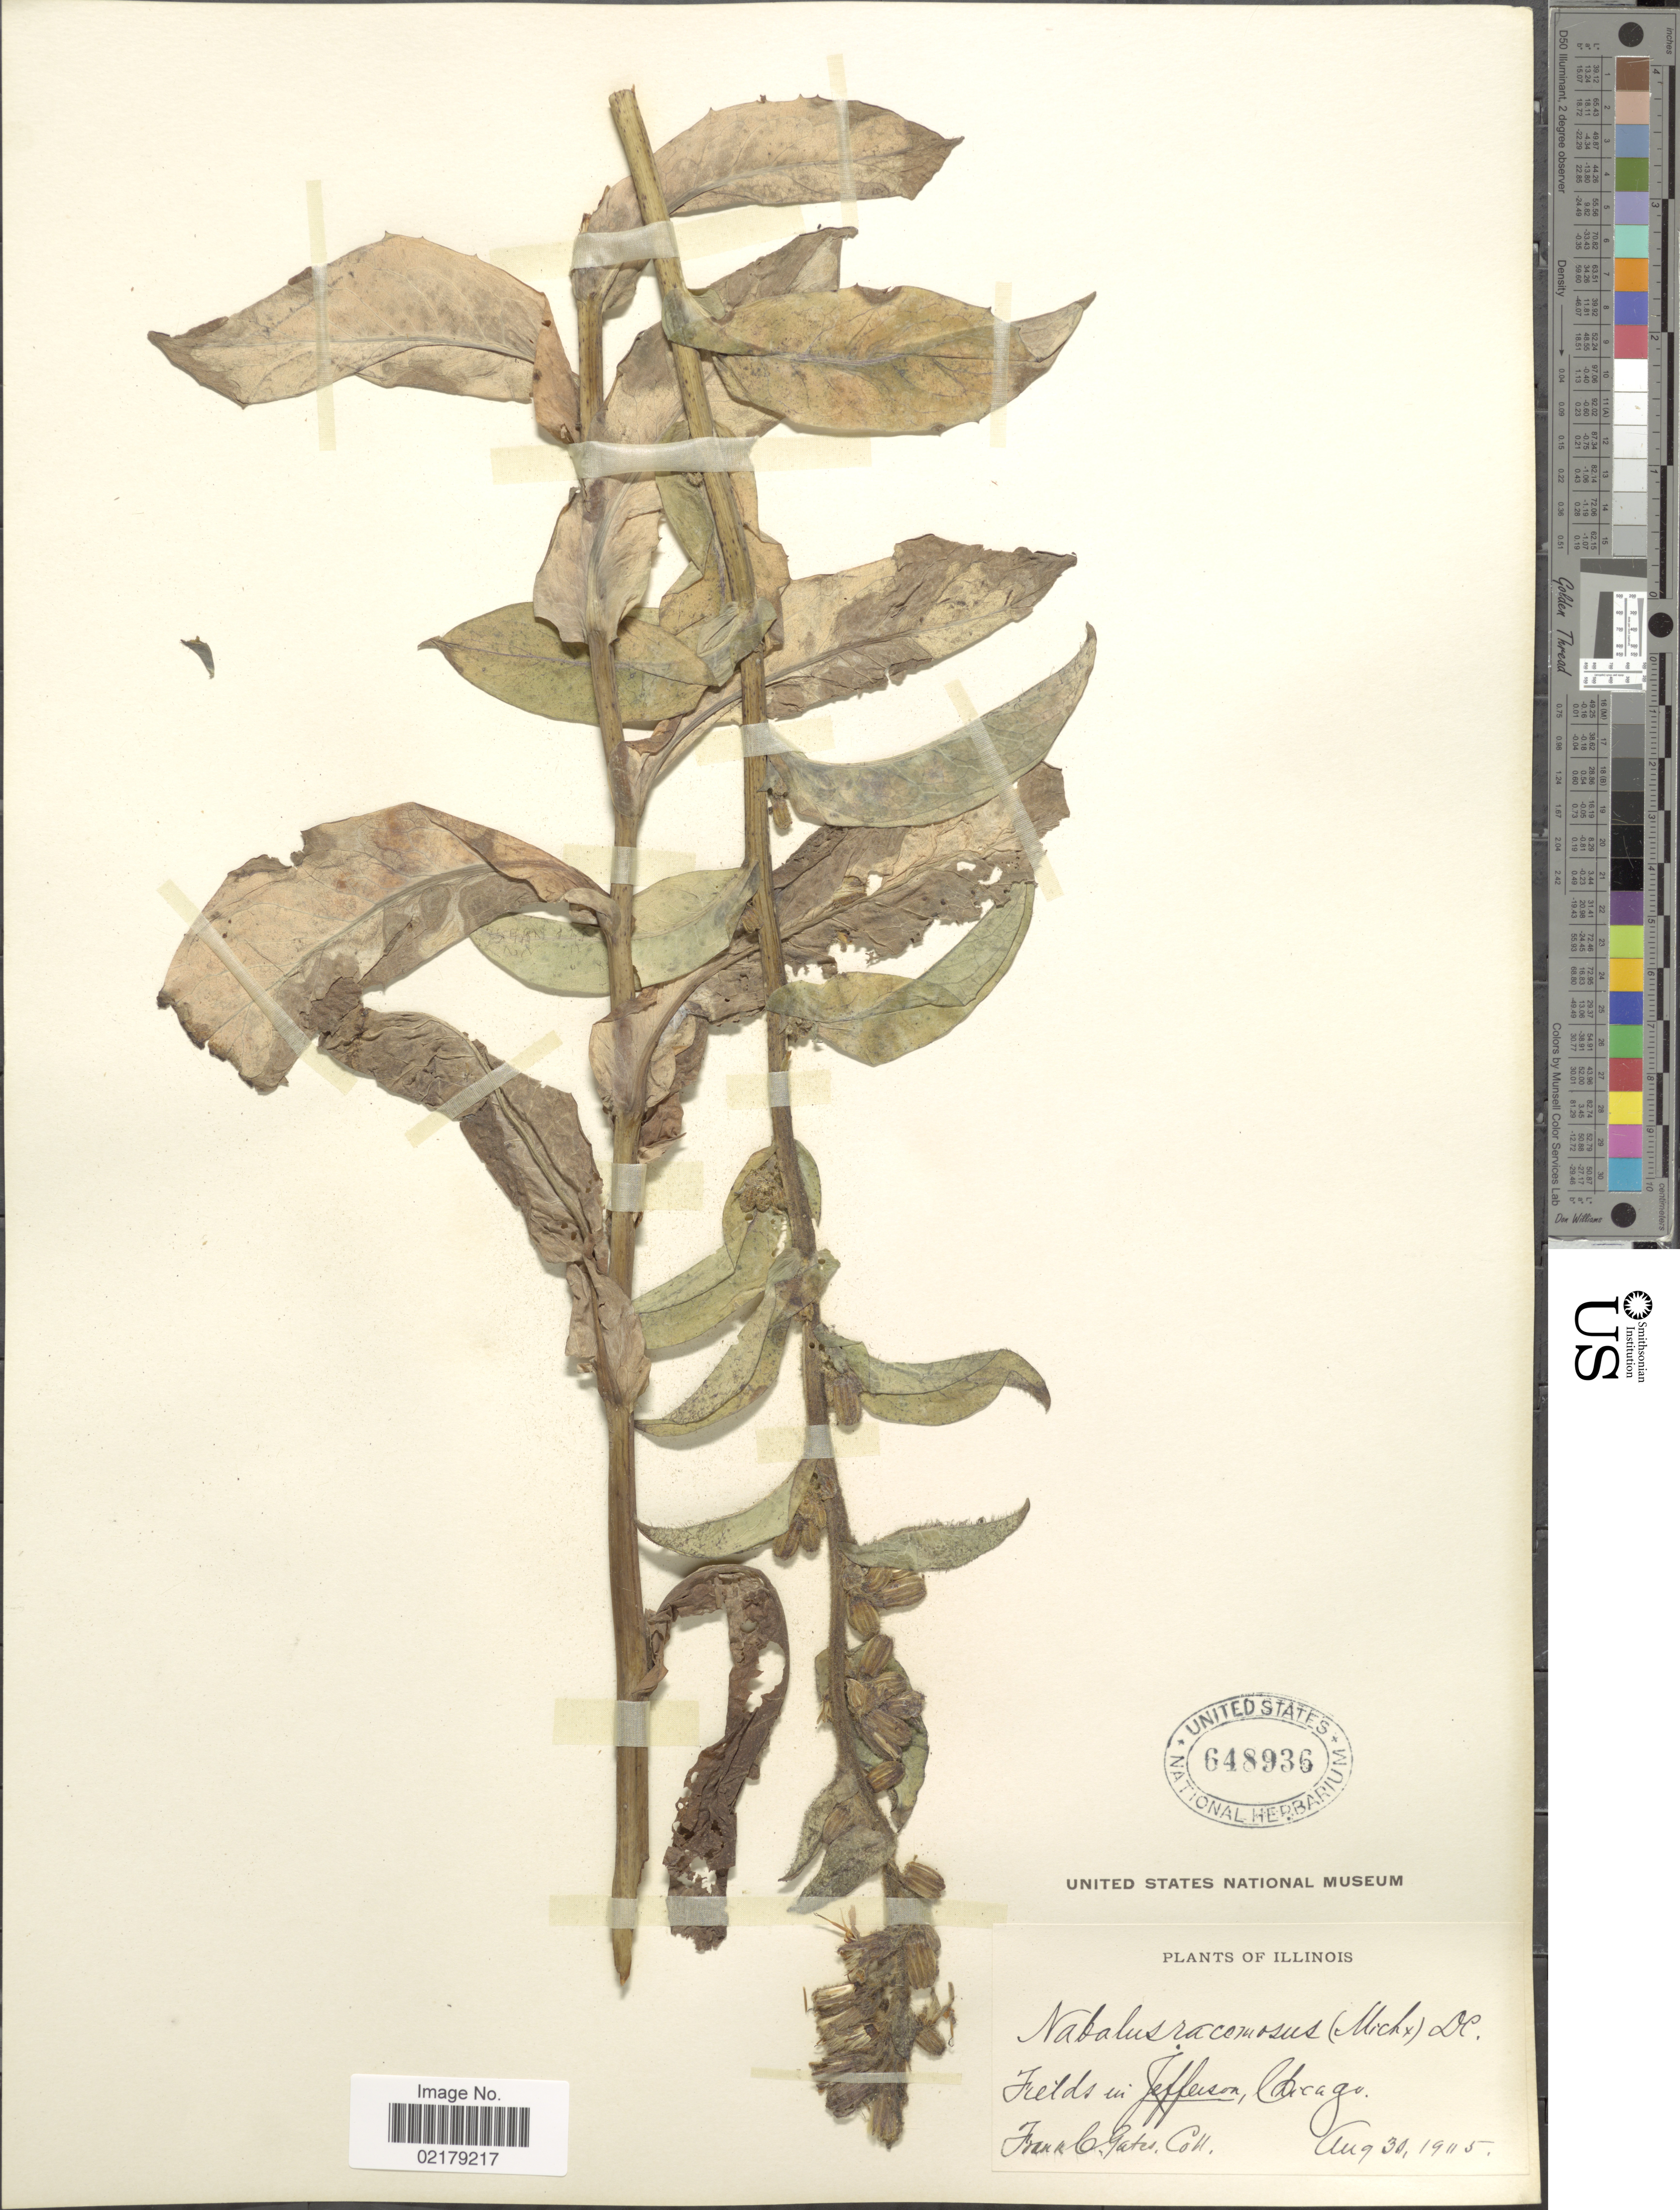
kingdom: Plantae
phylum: Tracheophyta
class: Magnoliopsida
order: Asterales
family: Asteraceae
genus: Nabalus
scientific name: Nabalus racemosus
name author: (Michx.) Hook.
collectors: F. C. Gates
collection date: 1905-08-30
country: United States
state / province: Illinois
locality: Fields in Jefferson, Chicago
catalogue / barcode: US 648936